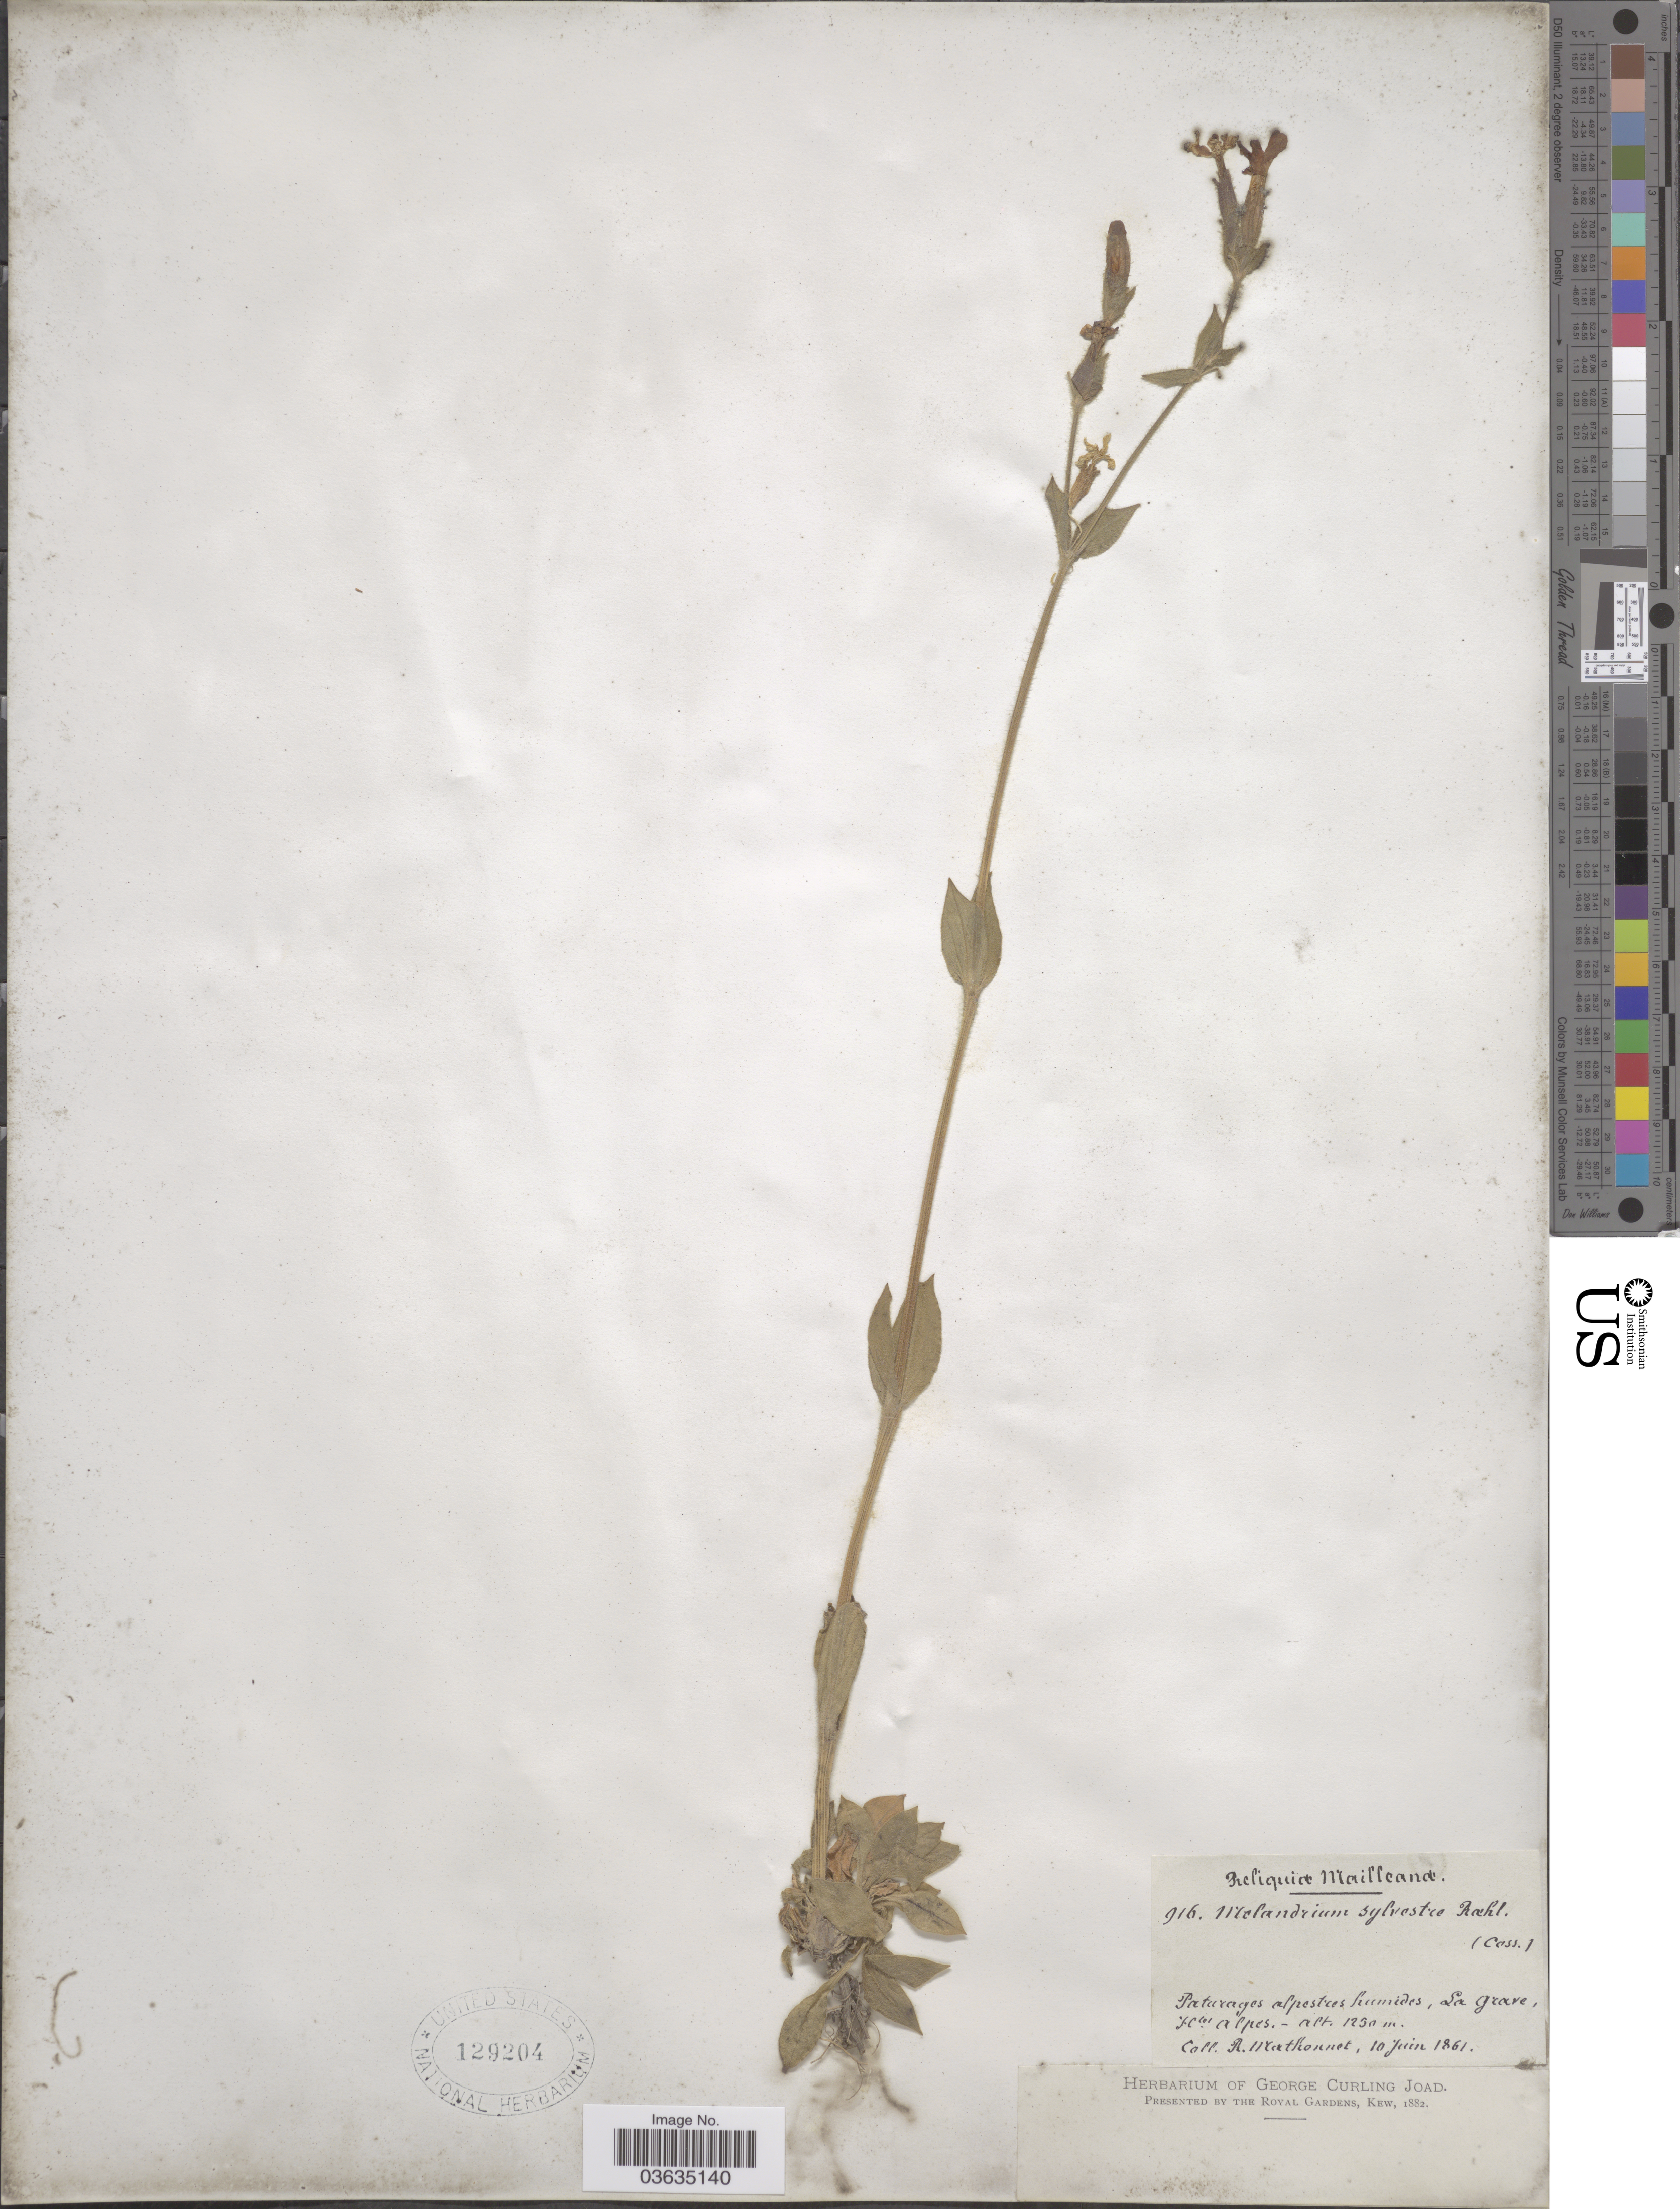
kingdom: Plantae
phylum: Tracheophyta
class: Magnoliopsida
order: Caryophyllales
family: Caryophyllaceae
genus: Silene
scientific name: Silene dioica subsp. dioica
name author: (L.) Clairv.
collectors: R. Mathonnet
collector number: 916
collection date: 1861-06-10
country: France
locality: Paturages alpestices humides, La Grave, Htes Alpes.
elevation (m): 1250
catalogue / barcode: US 129204